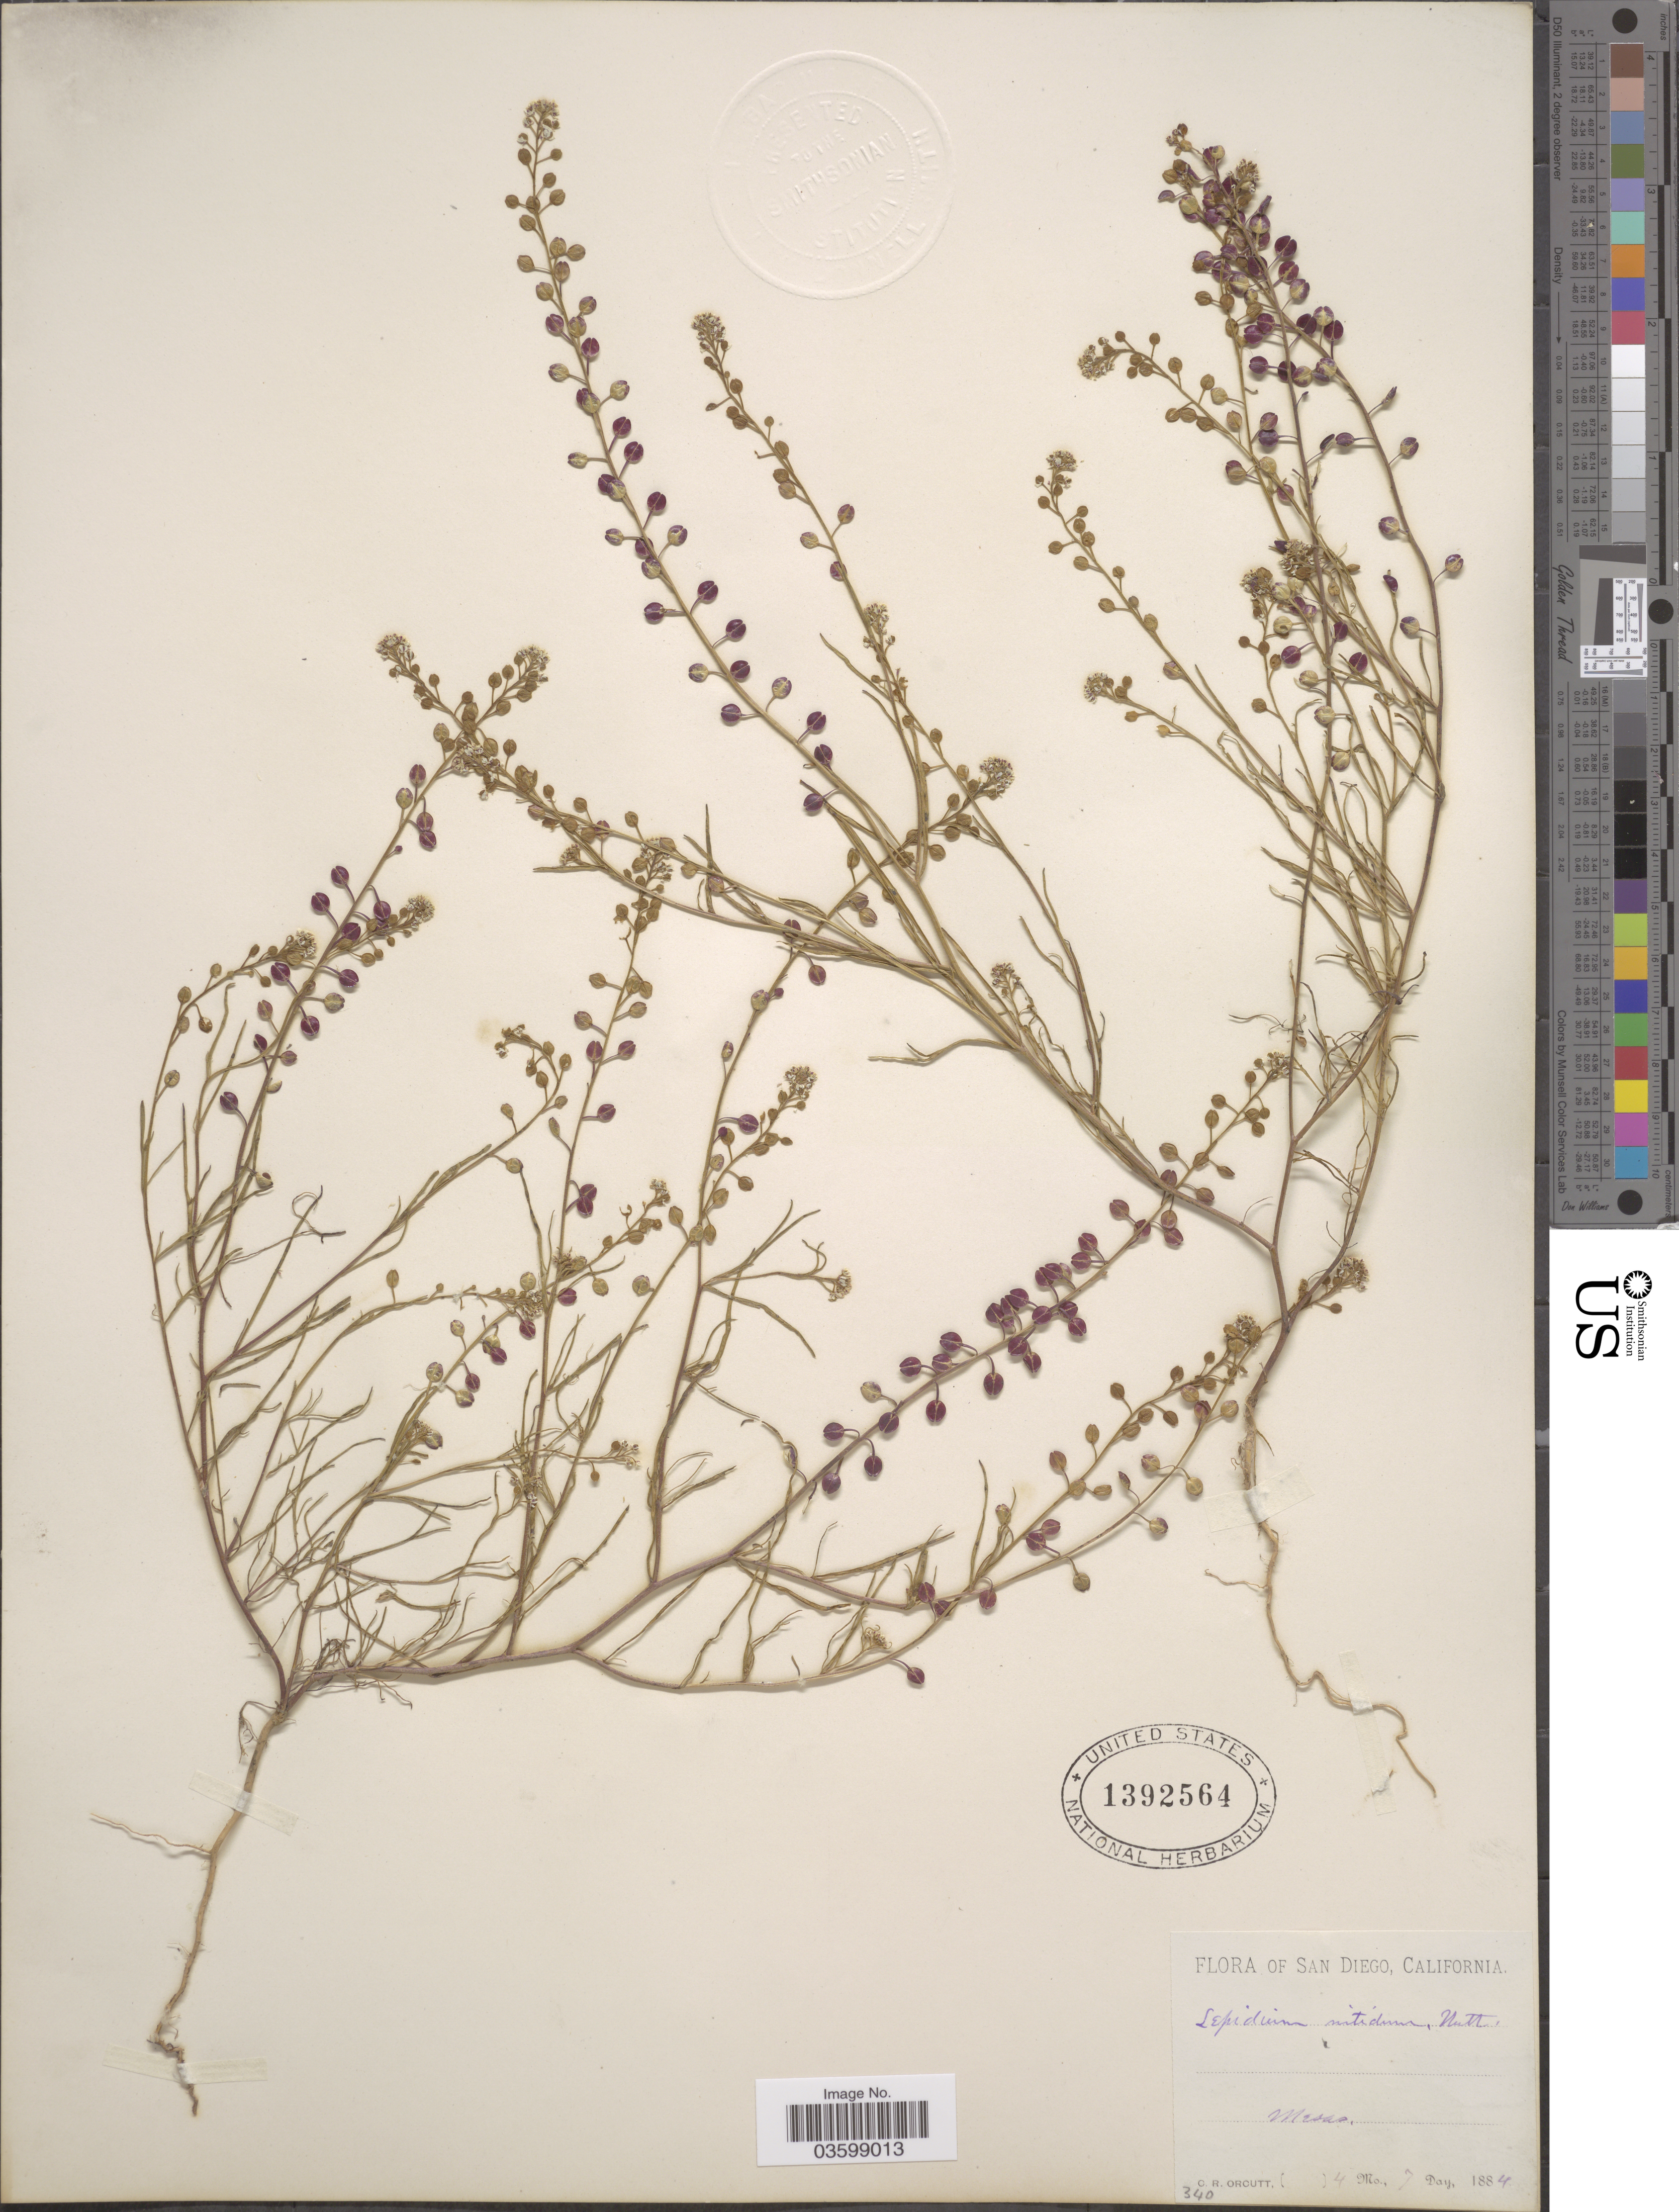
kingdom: Plantae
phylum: Tracheophyta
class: Magnoliopsida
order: Brassicales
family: Brassicaceae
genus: Lepidium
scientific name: Lepidium nitidum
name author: Nutt.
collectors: C. R. Orcutt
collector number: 340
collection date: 1884-04-07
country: United States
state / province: California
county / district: San Diego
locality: San Diego. Mesas.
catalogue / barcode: US 1392564